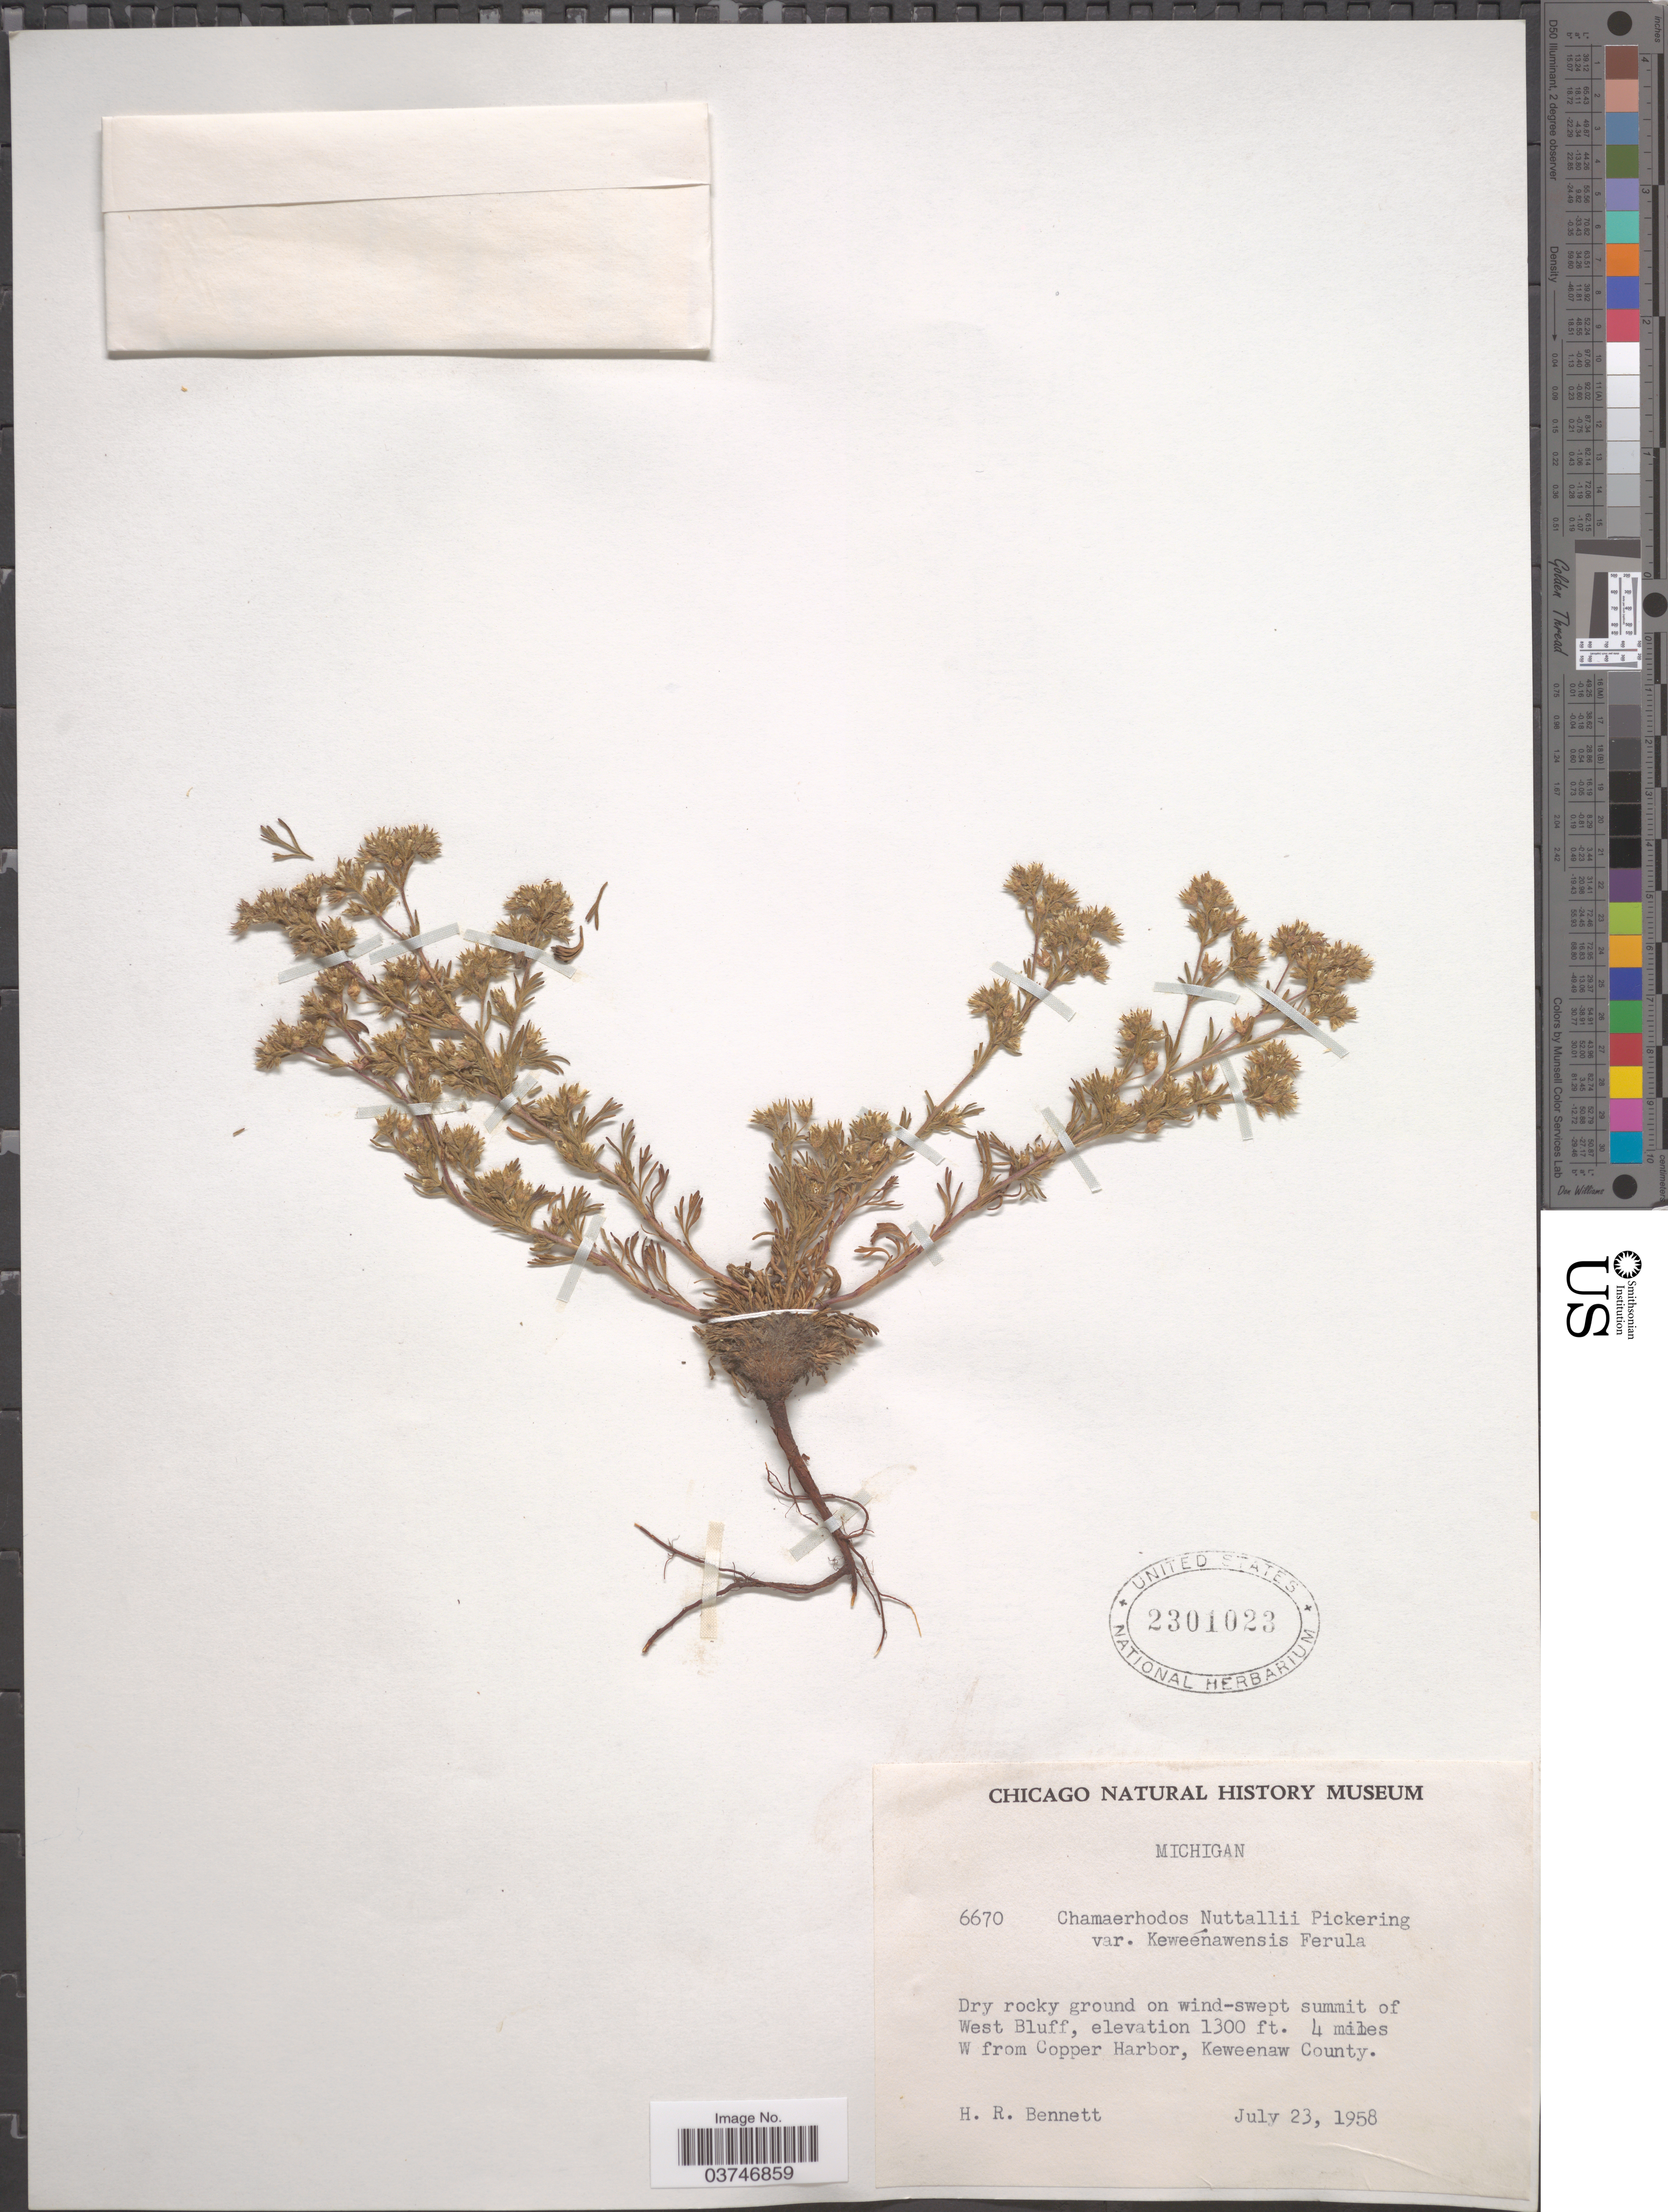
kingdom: Plantae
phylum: Tracheophyta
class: Magnoliopsida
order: Rosales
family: Rosaceae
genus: Chamaerhodos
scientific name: Chamaerhodos erecta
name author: (L.) Bunge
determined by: U.S. National Herbarium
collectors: H. R. Bennett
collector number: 6670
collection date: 1958-07-23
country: United States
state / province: Michigan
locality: Wind-swept summit of West Bluff, 4 miles W from Copper Harbor, Keweenaw County.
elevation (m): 396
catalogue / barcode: US 2301023